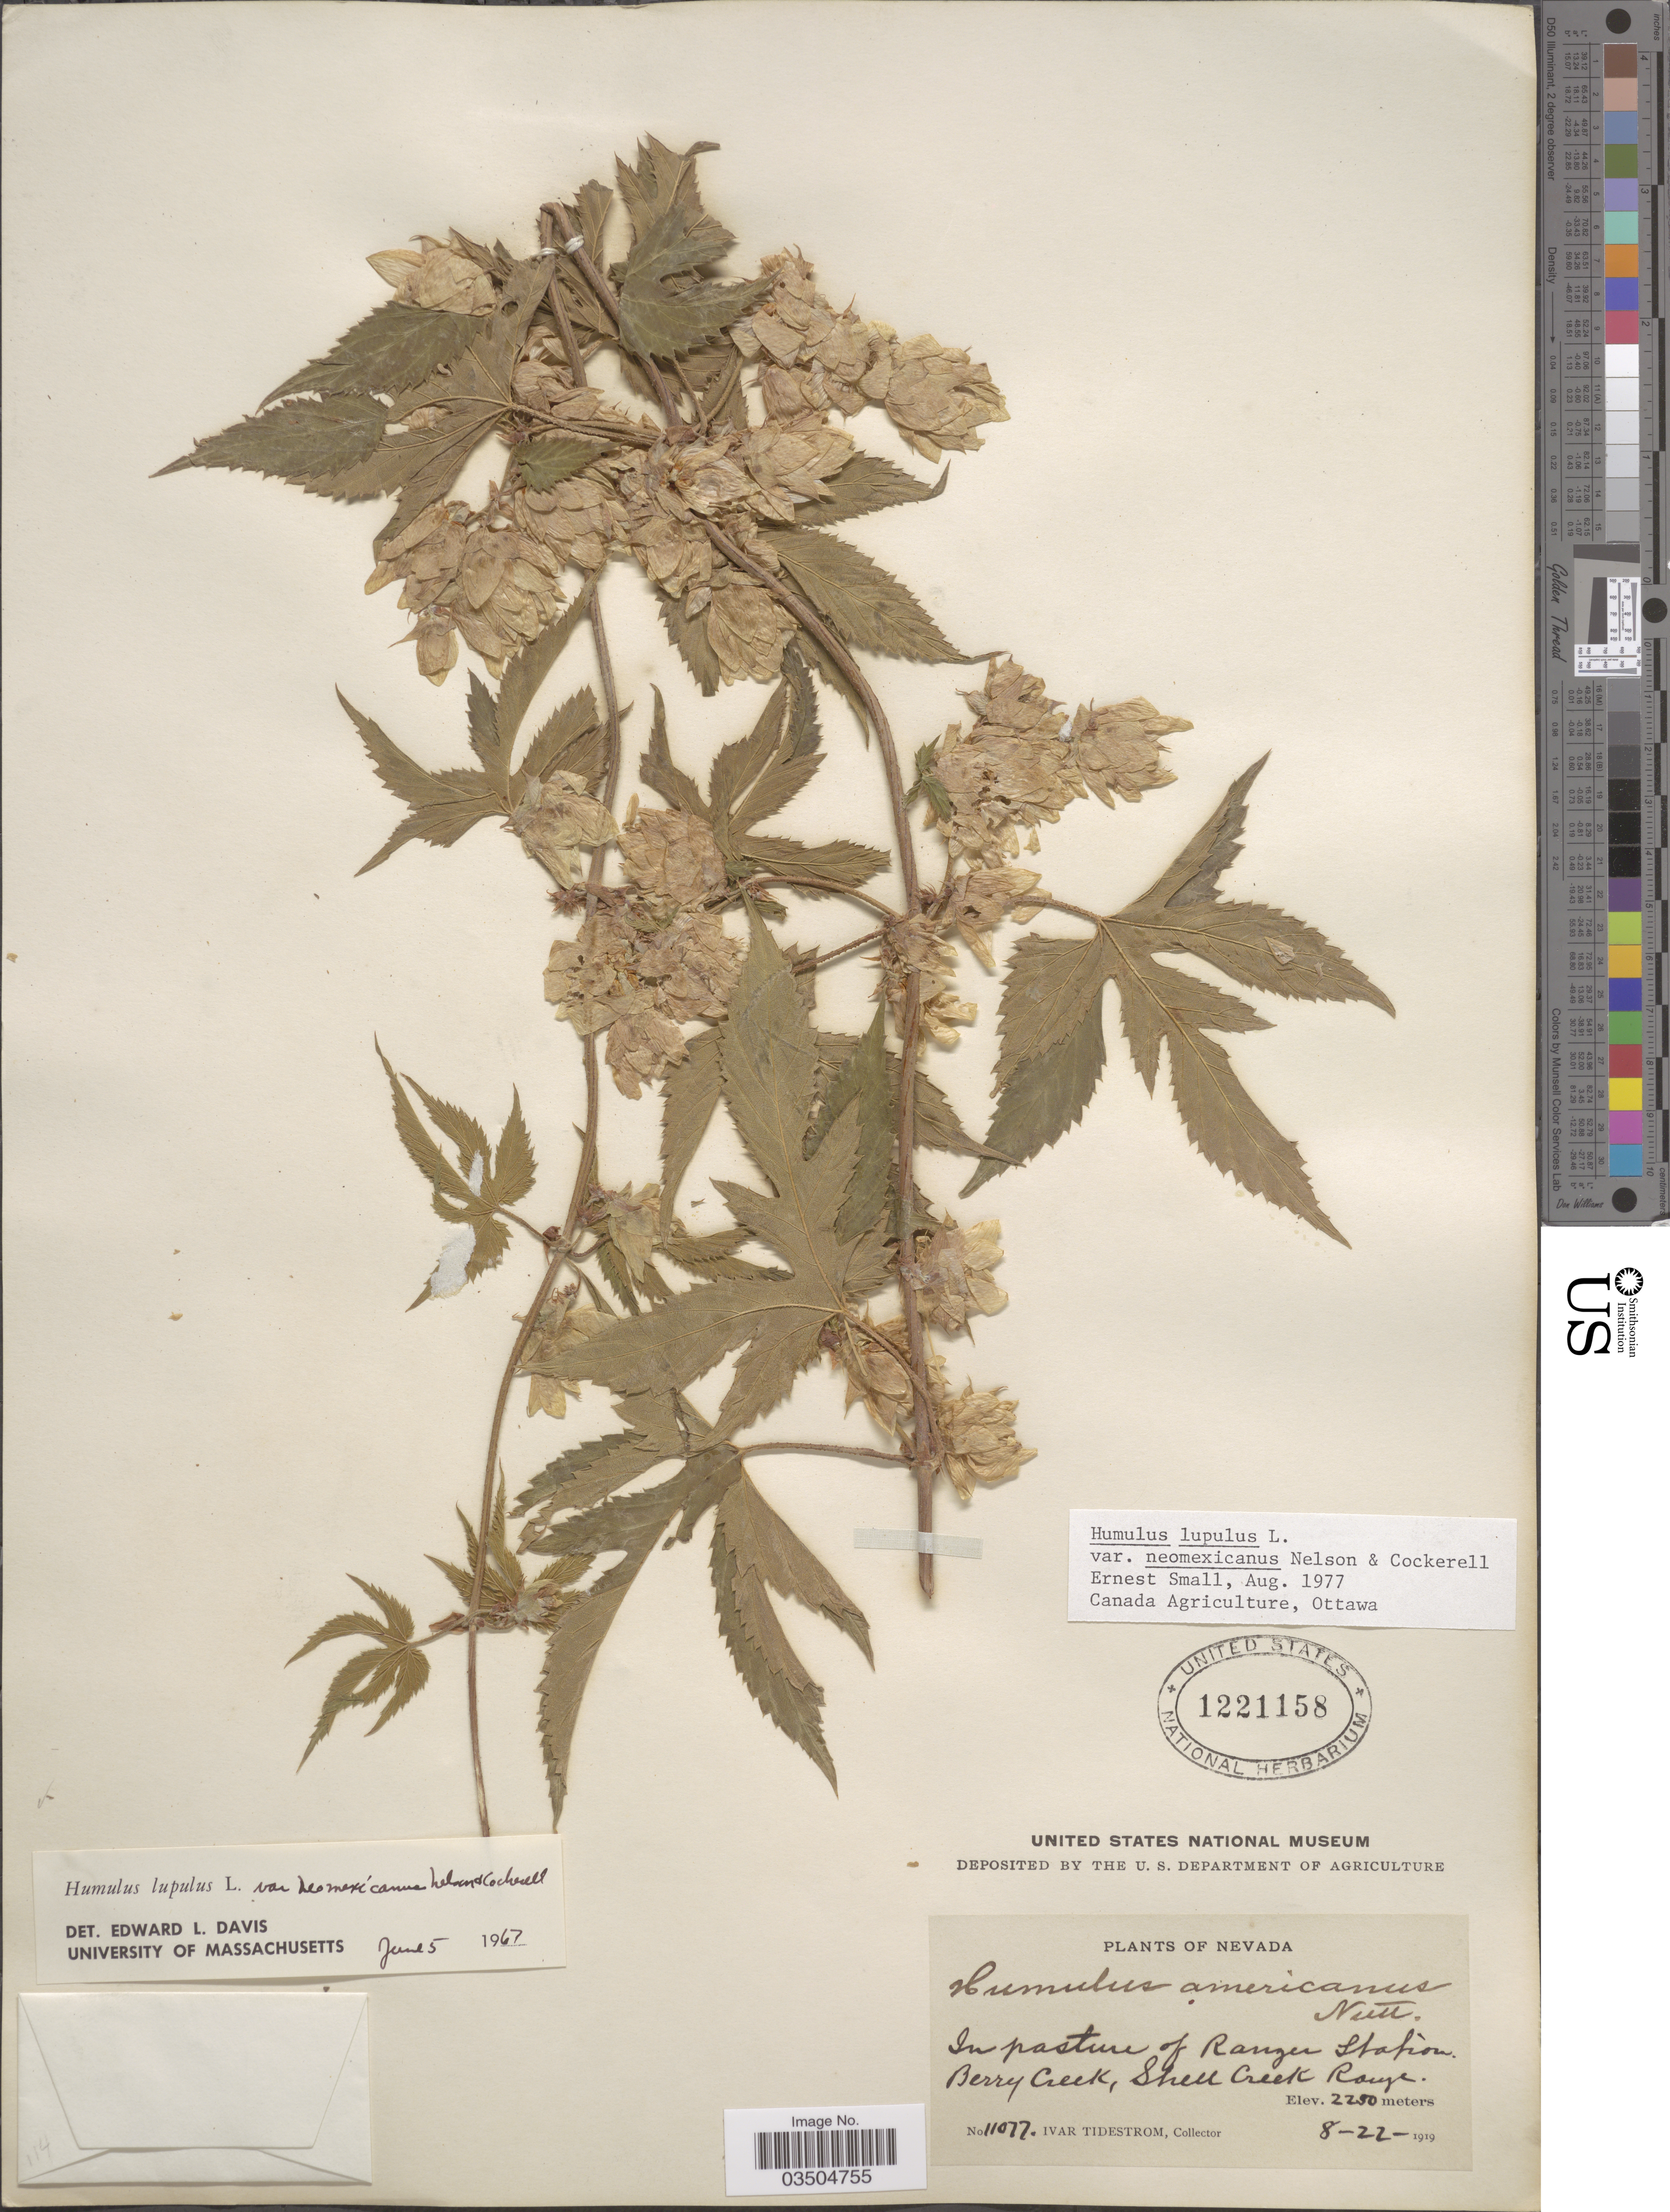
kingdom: Plantae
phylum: Tracheophyta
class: Magnoliopsida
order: Rosales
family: Cannabaceae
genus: Humulus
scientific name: Humulus neomexicanus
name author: (A. Nelson & Cockerell) Rydb.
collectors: I. F. Tidestrom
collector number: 11077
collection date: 1919-08-22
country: United States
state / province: Nevada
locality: In pasture of Ranger Station. Berry Creek, Shell Creek Range.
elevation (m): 2250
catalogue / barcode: US 1221158